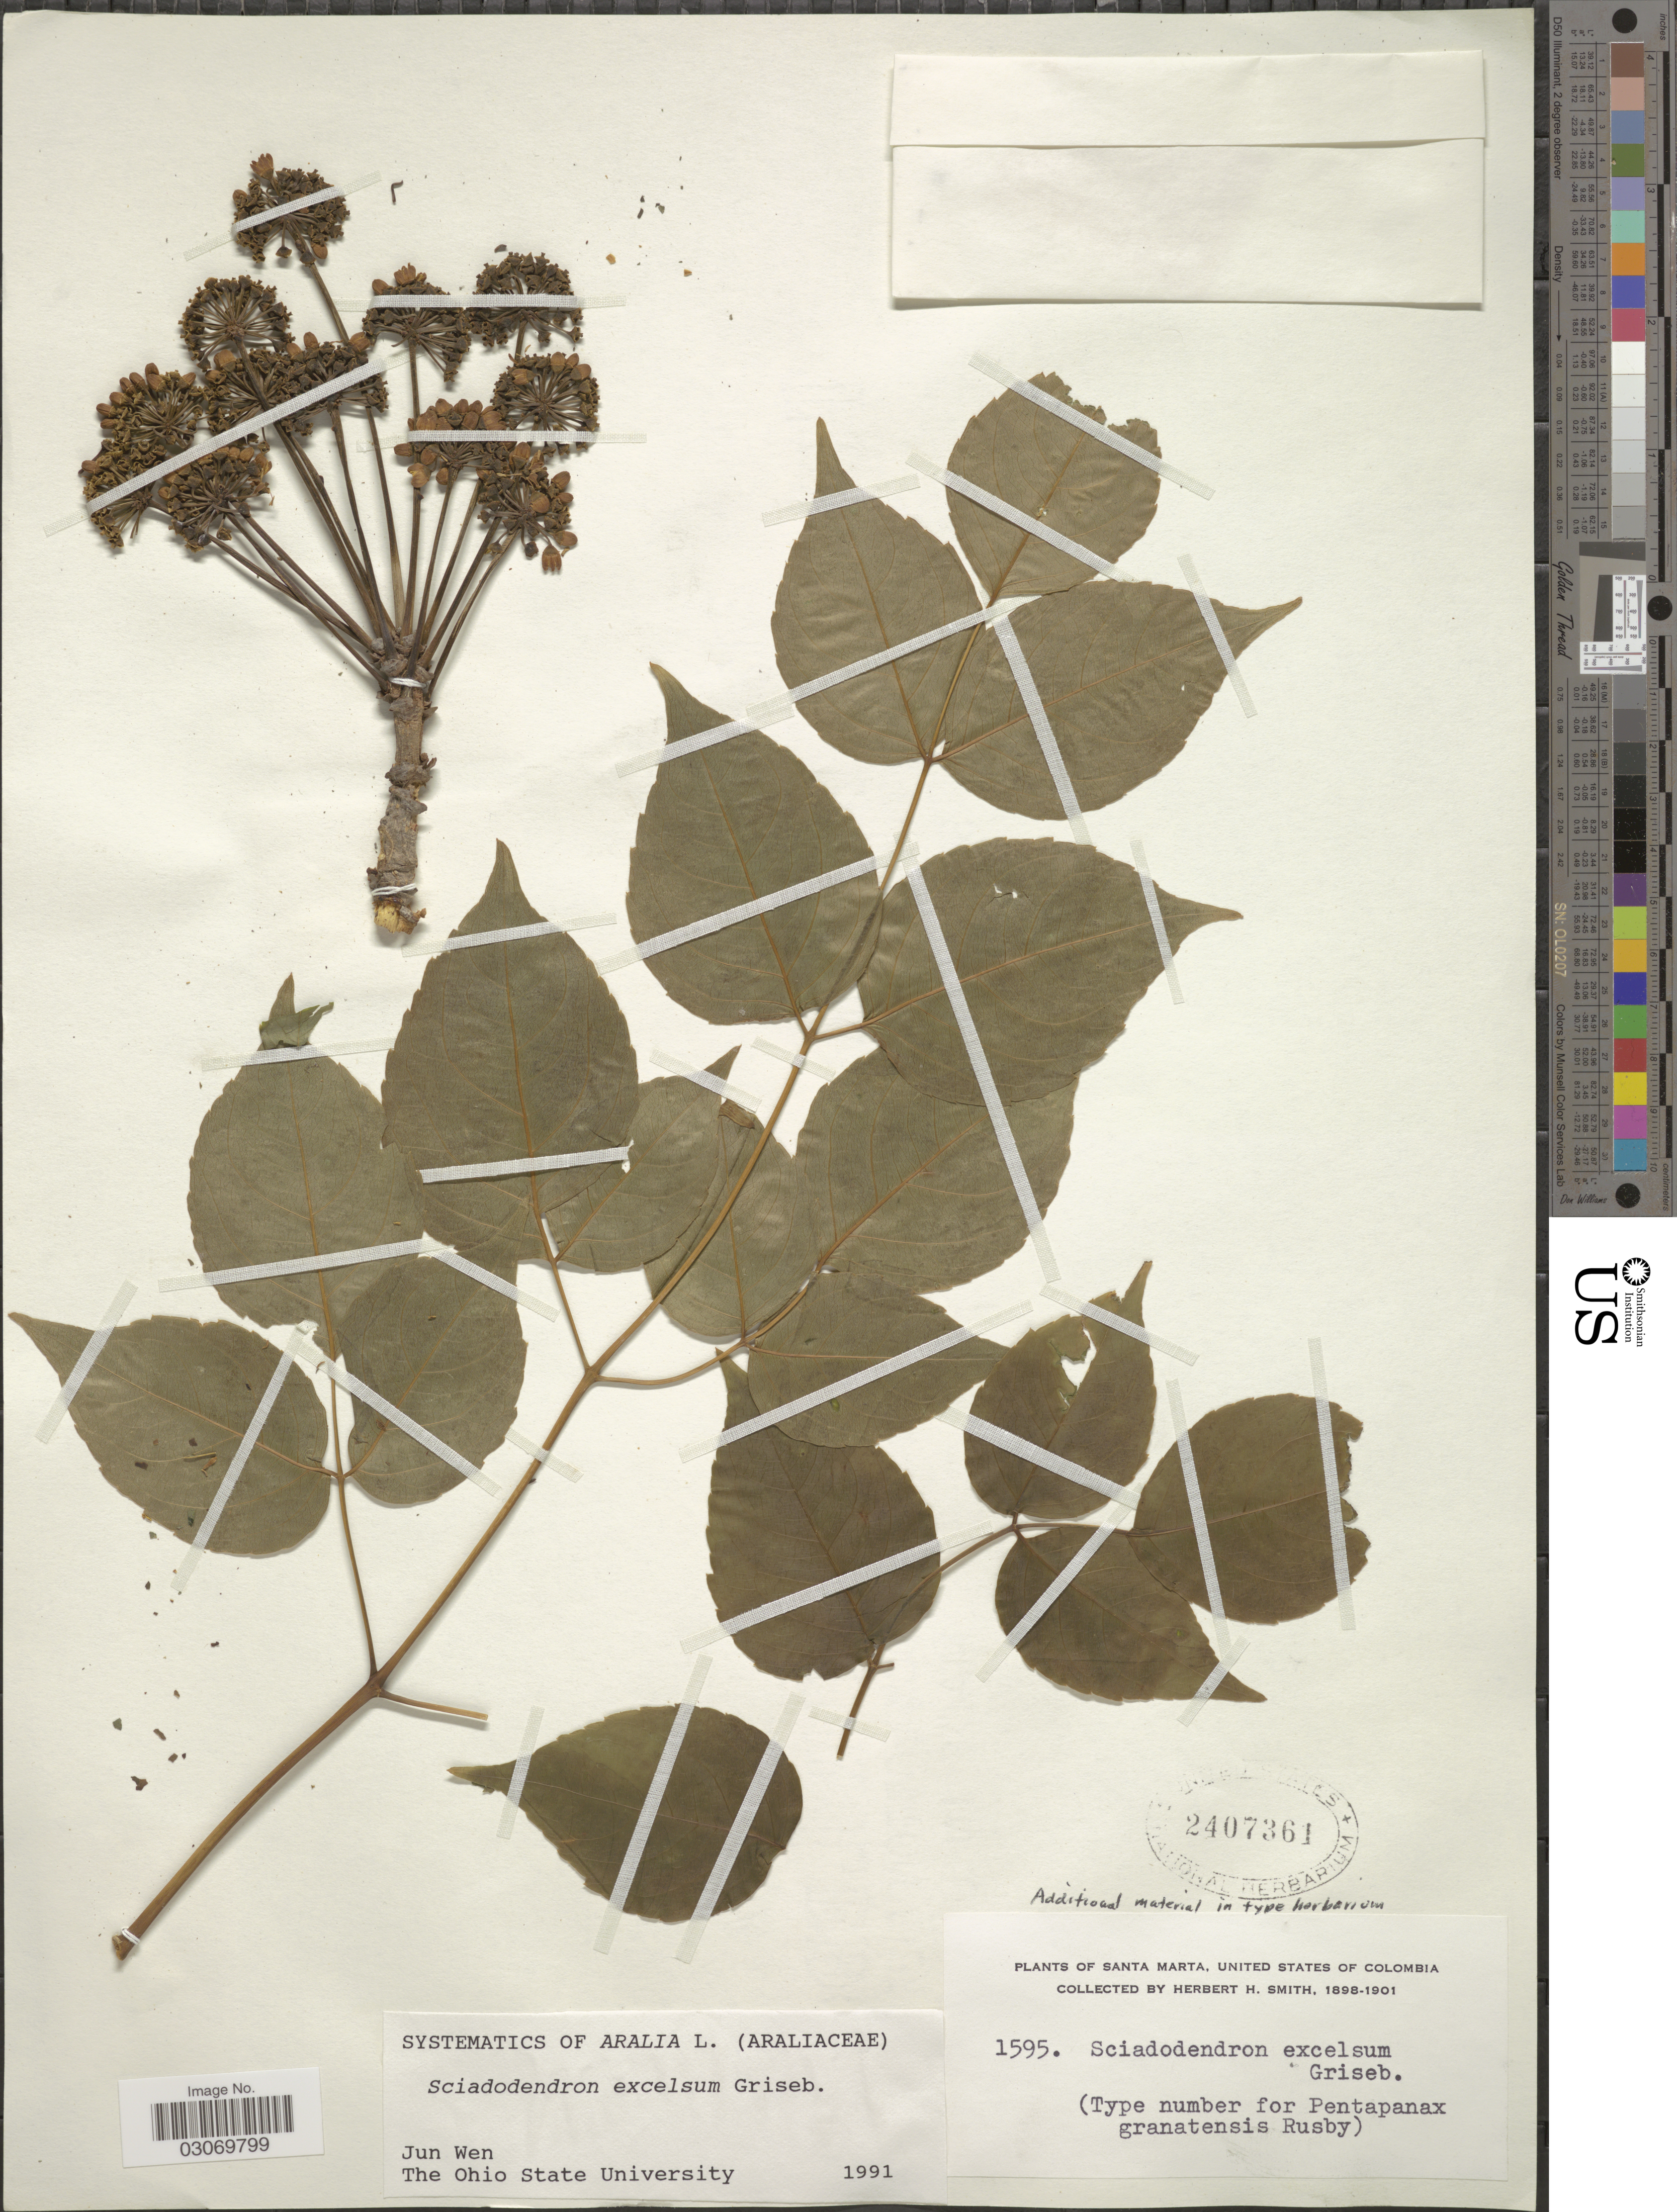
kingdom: Plantae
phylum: Tracheophyta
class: Magnoliopsida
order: Apiales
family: Araliaceae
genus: Sciadodendron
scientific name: Sciadodendron excelsum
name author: Griseb.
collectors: Herbert H. Smith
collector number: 1595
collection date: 1898/1901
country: Colombia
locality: Santa Marta, United States of Colombia.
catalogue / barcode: US 2407361